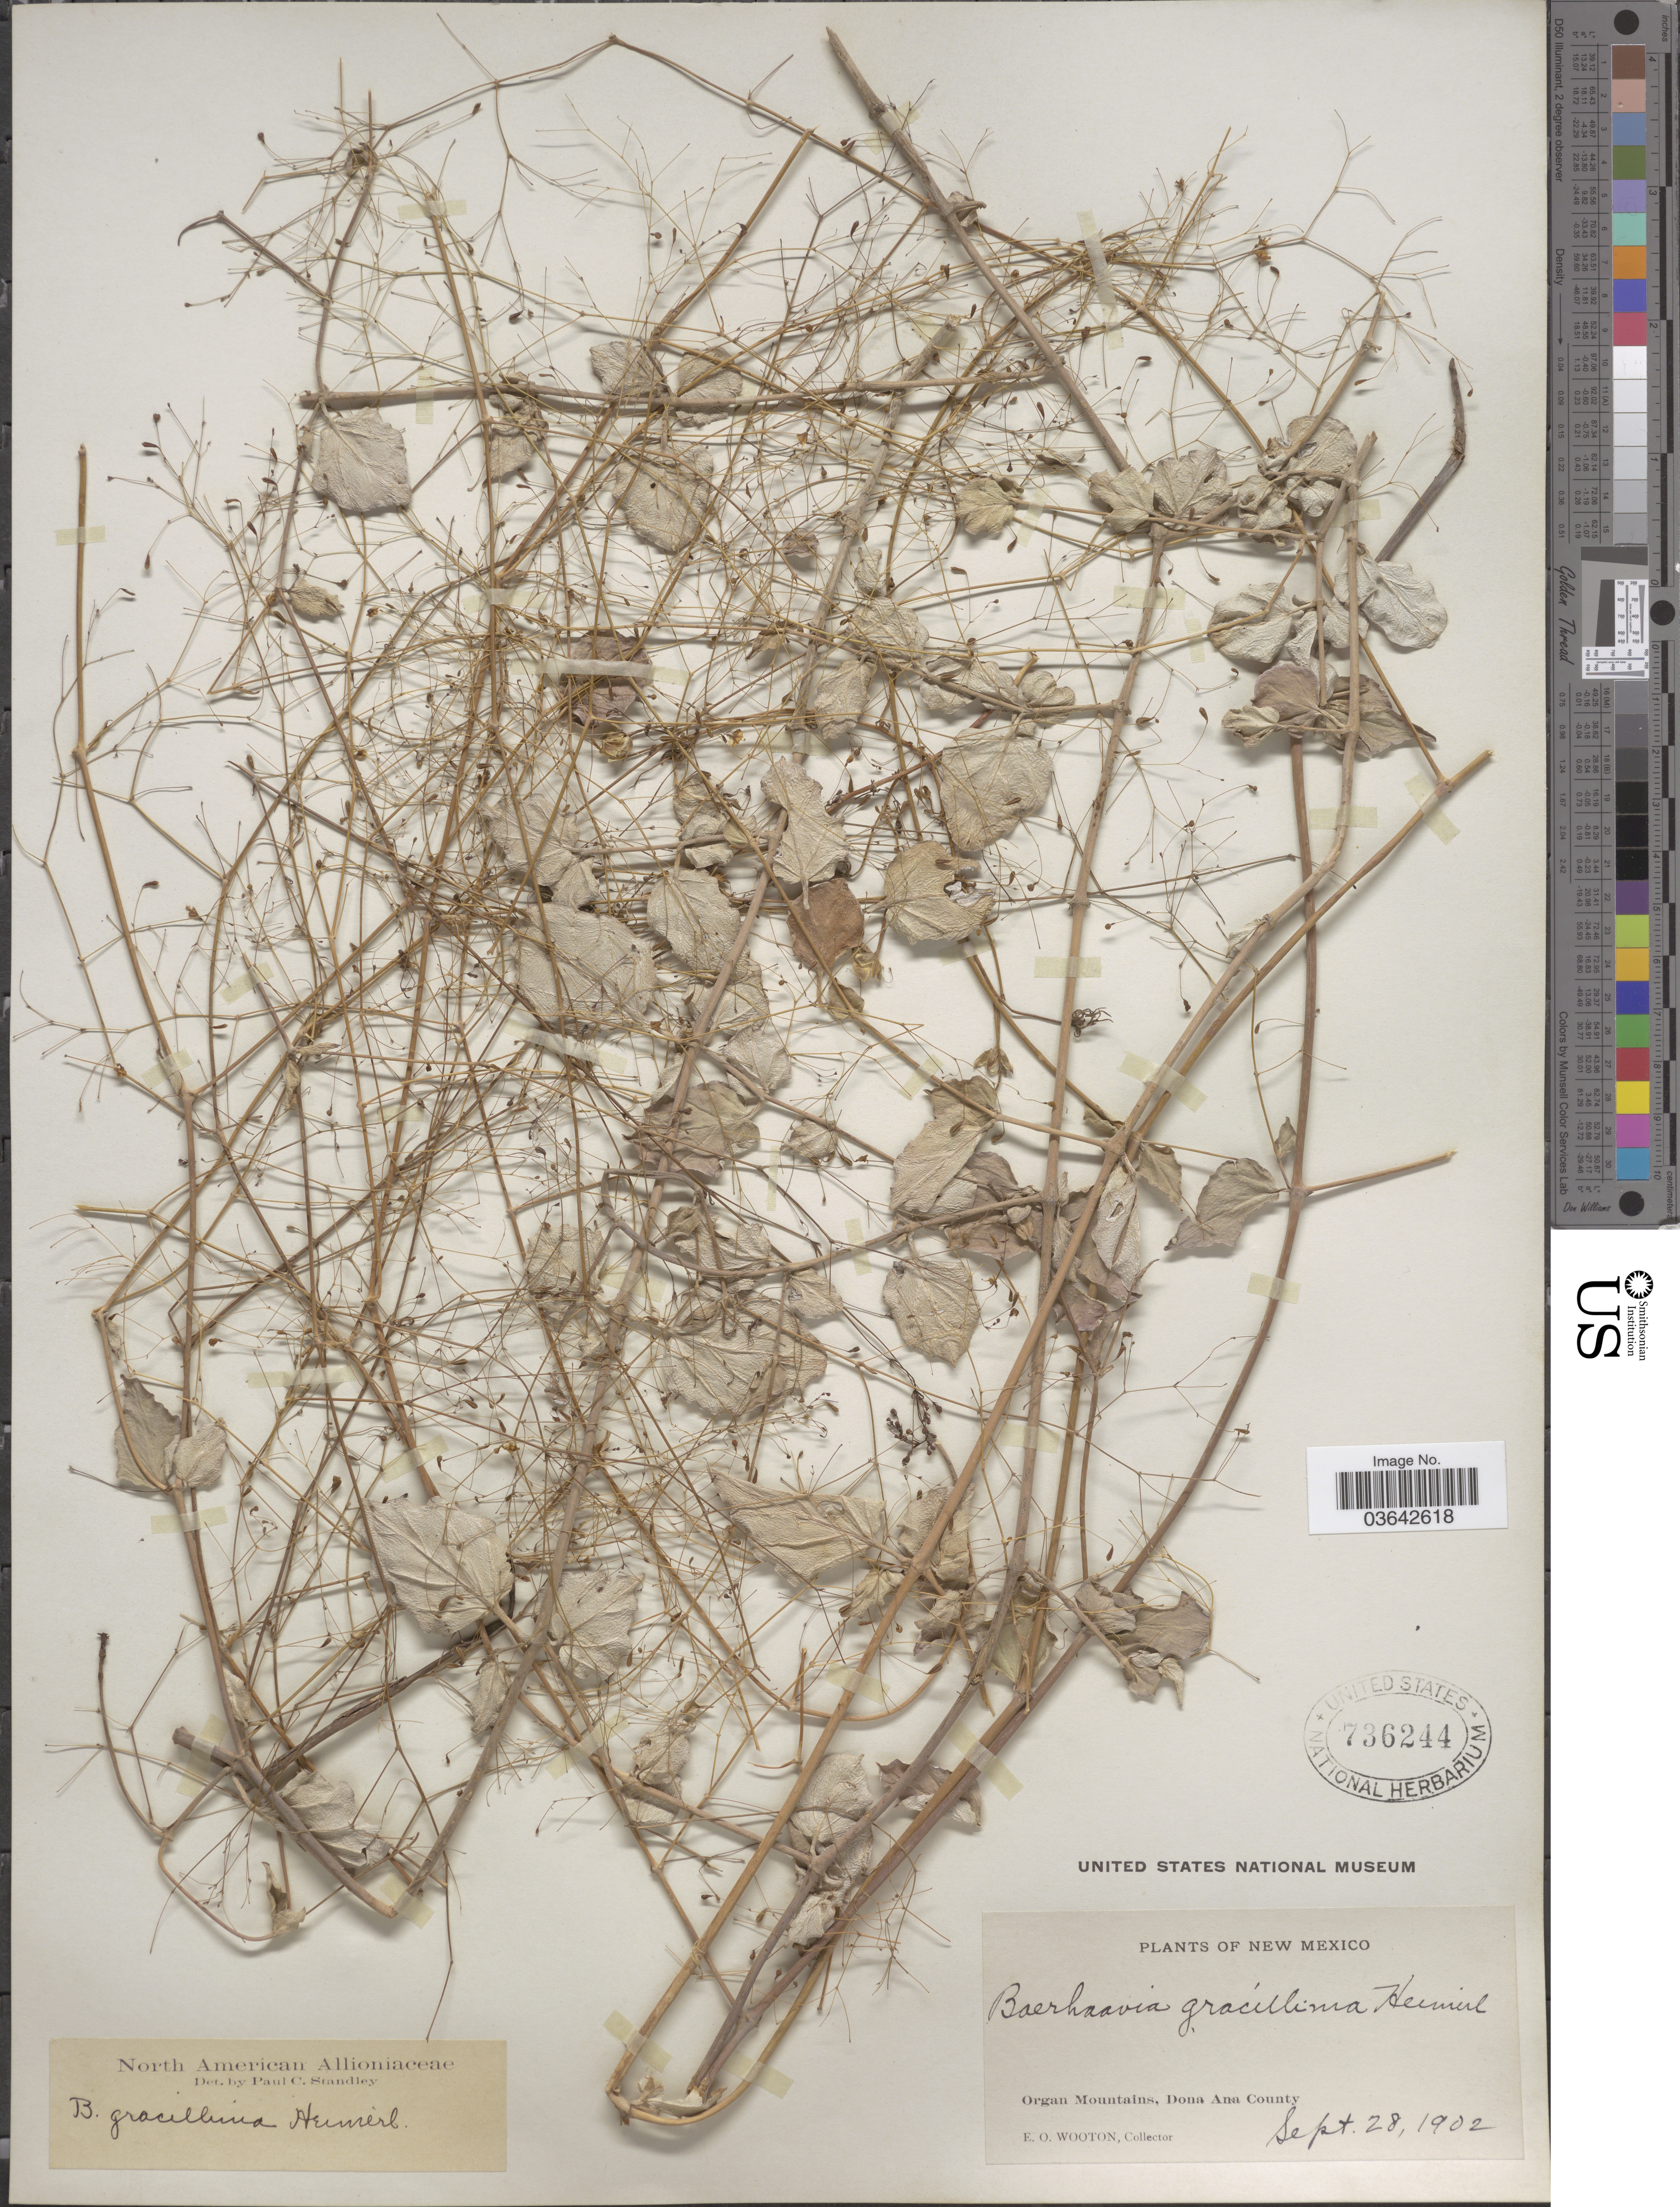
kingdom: Plantae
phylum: Tracheophyta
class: Magnoliopsida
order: Caryophyllales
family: Nyctaginaceae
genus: Boerhavia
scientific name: Boerhavia gracillima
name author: Heimerl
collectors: E. O. Wooton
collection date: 1902-09-28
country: United States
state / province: New Mexico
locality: Organ Mountains, Dona Ana County.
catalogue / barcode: US 736244